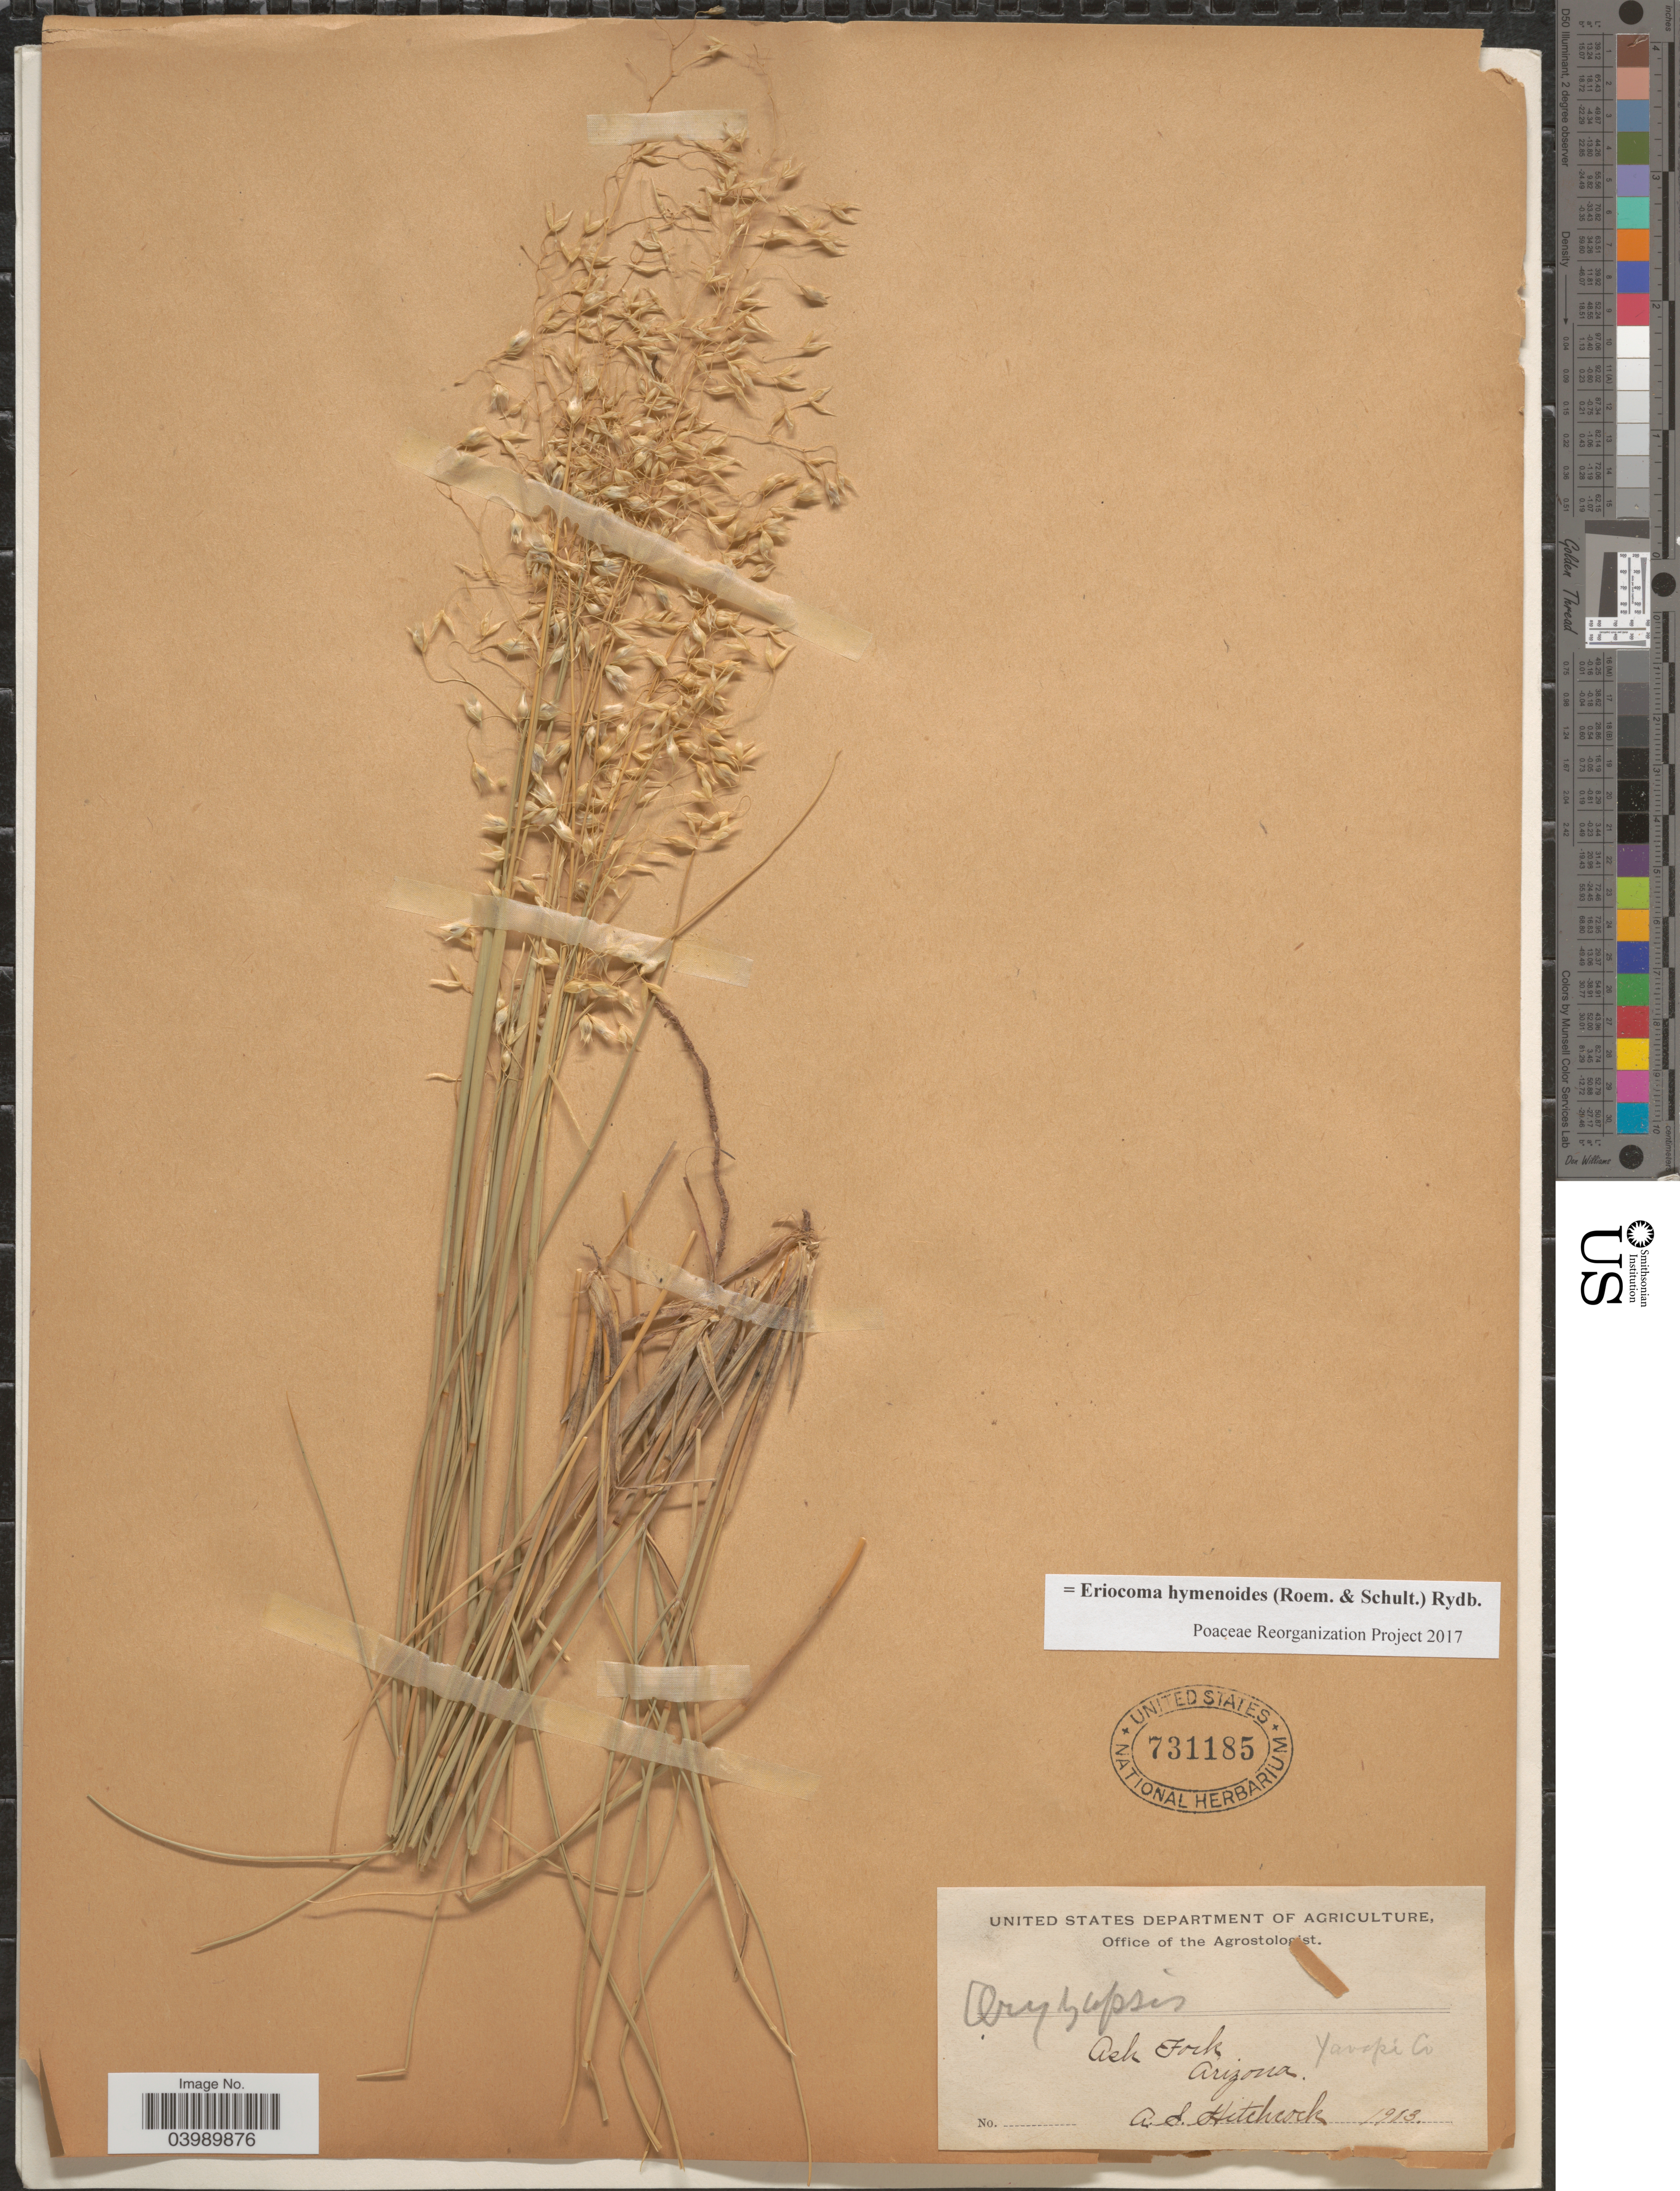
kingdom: Plantae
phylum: Tracheophyta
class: Liliopsida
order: Poales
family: Poaceae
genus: Eriocoma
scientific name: Eriocoma hymenoides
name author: (Roem. & Schult.) Rydb.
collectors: A. S. Hitchcock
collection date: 1903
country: United States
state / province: Arizona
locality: Ash Fork. Yavapai Co.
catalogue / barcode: US 731185